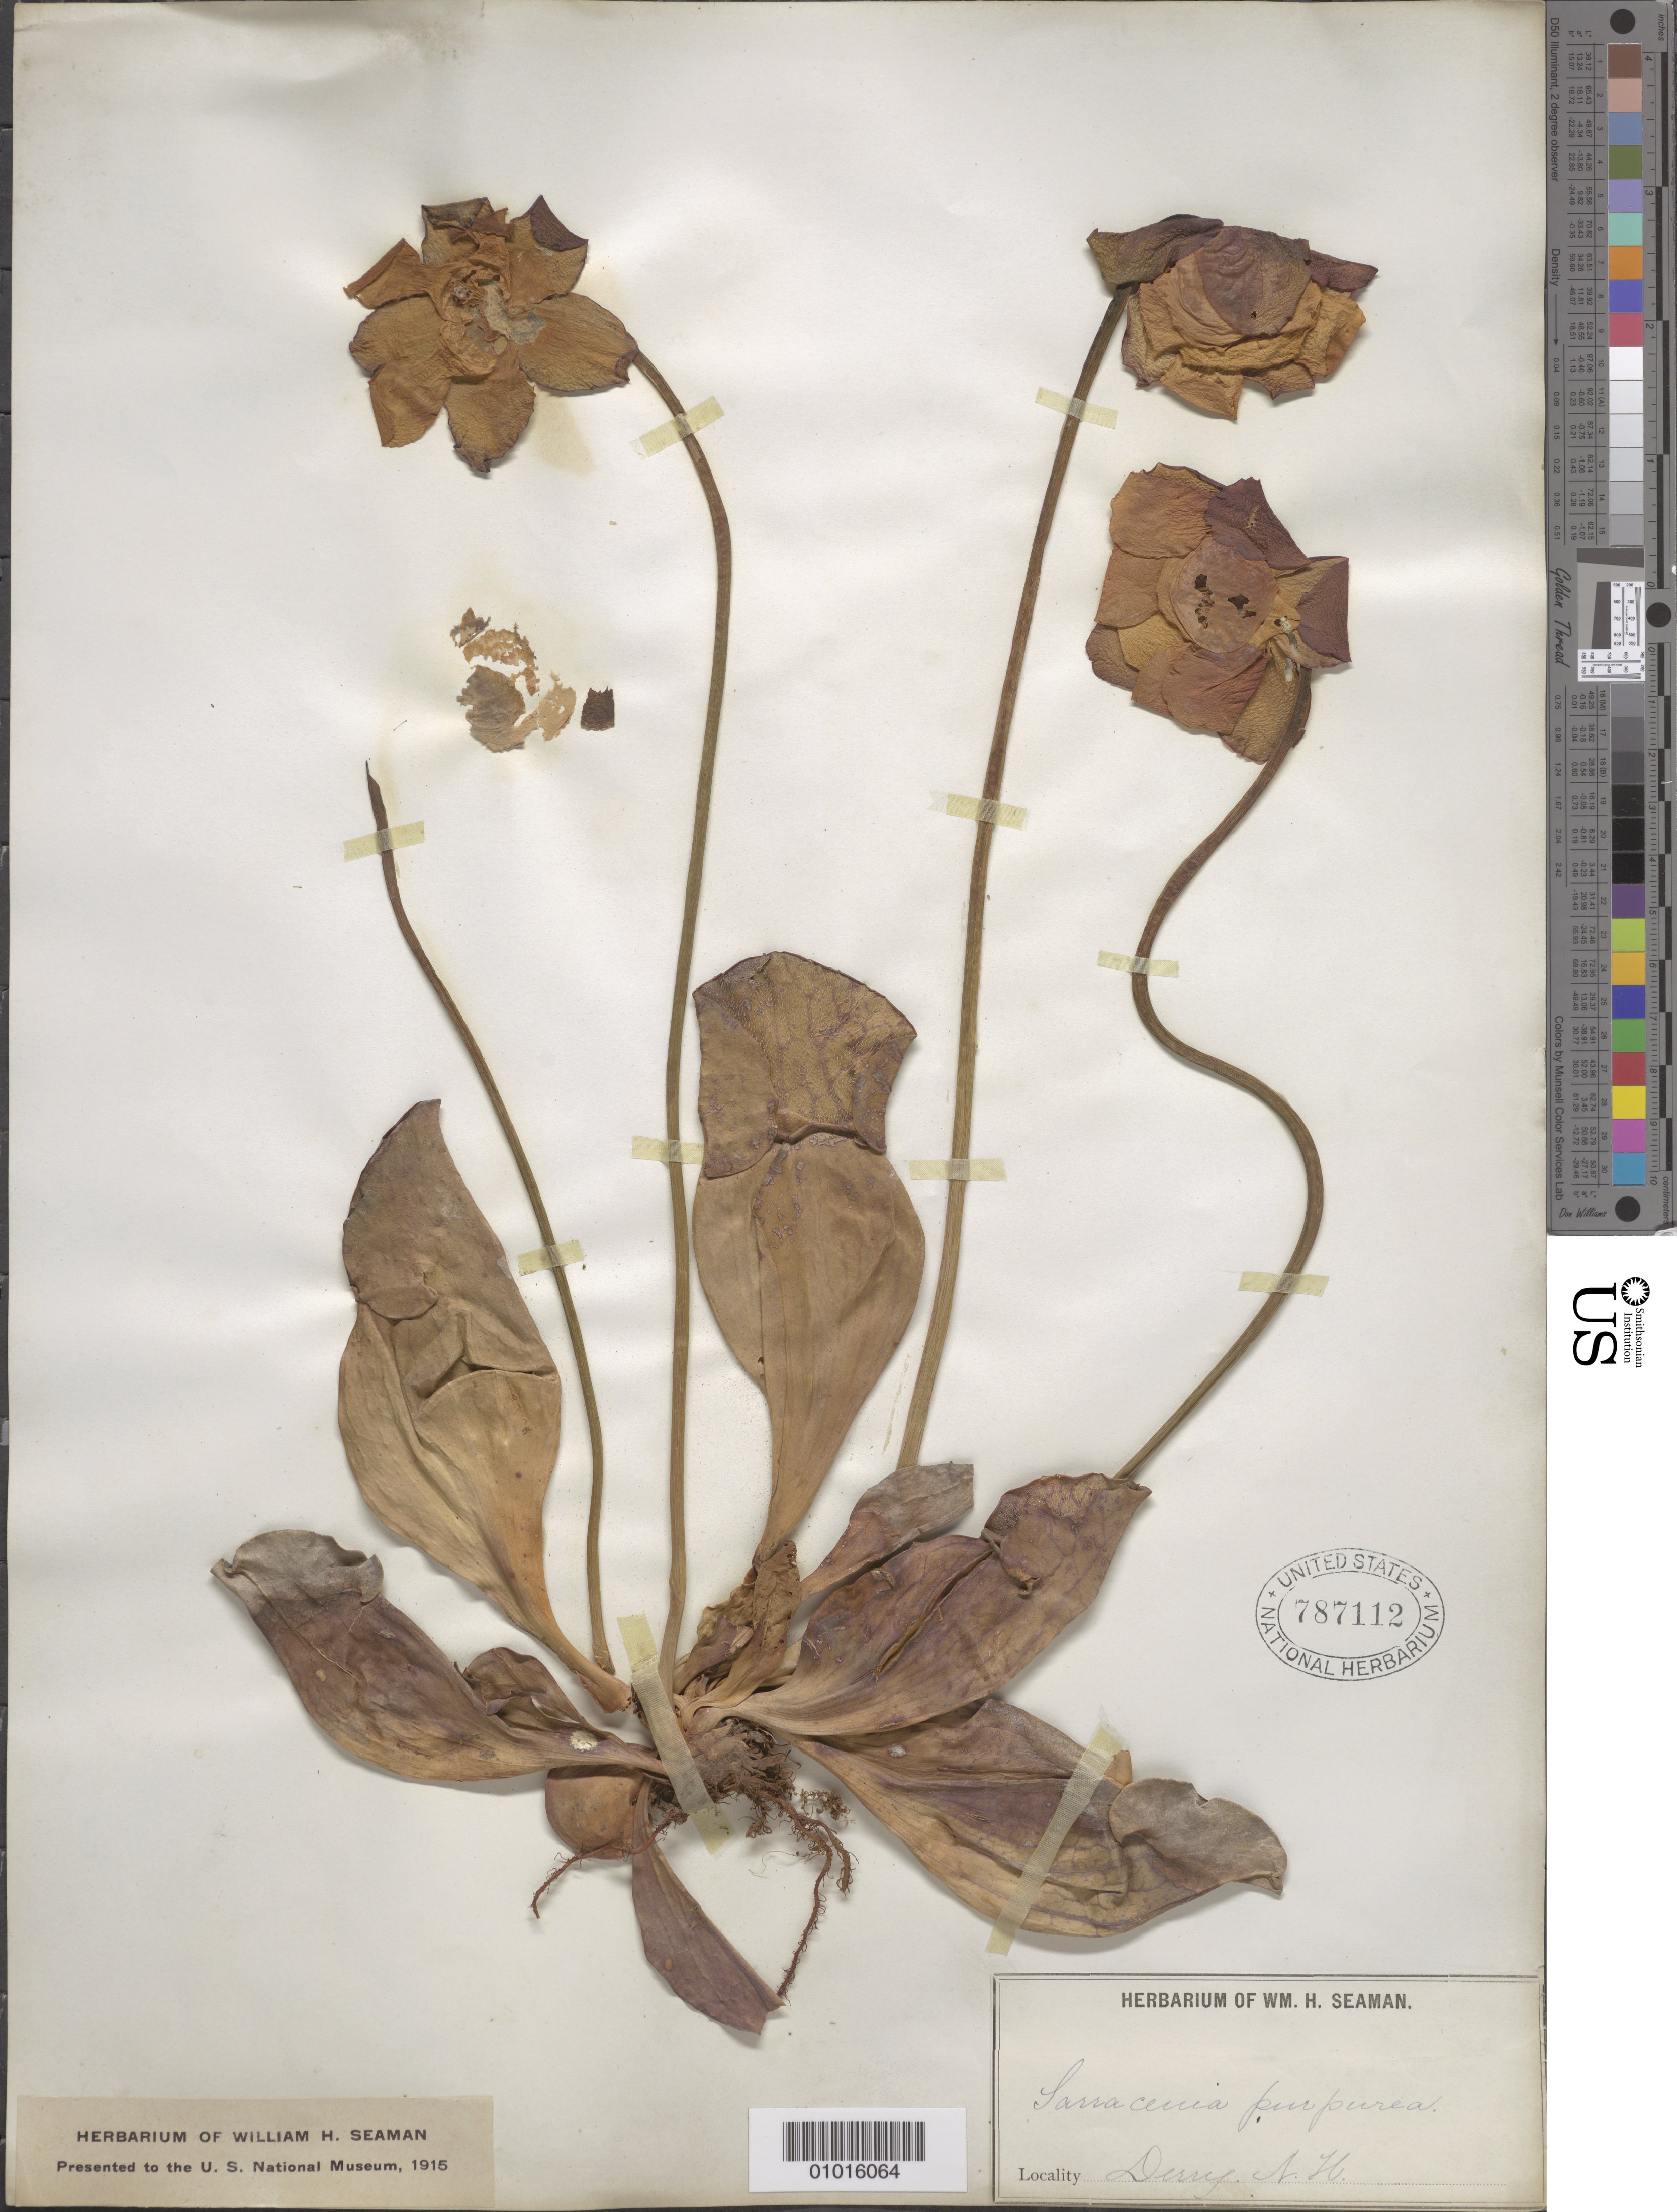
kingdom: Plantae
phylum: Tracheophyta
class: Magnoliopsida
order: Ericales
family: Sarraceniaceae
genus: Sarracenia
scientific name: Sarracenia purpurea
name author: L.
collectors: ex herb. Seaman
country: United States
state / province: New Hampshire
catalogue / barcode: US 787112